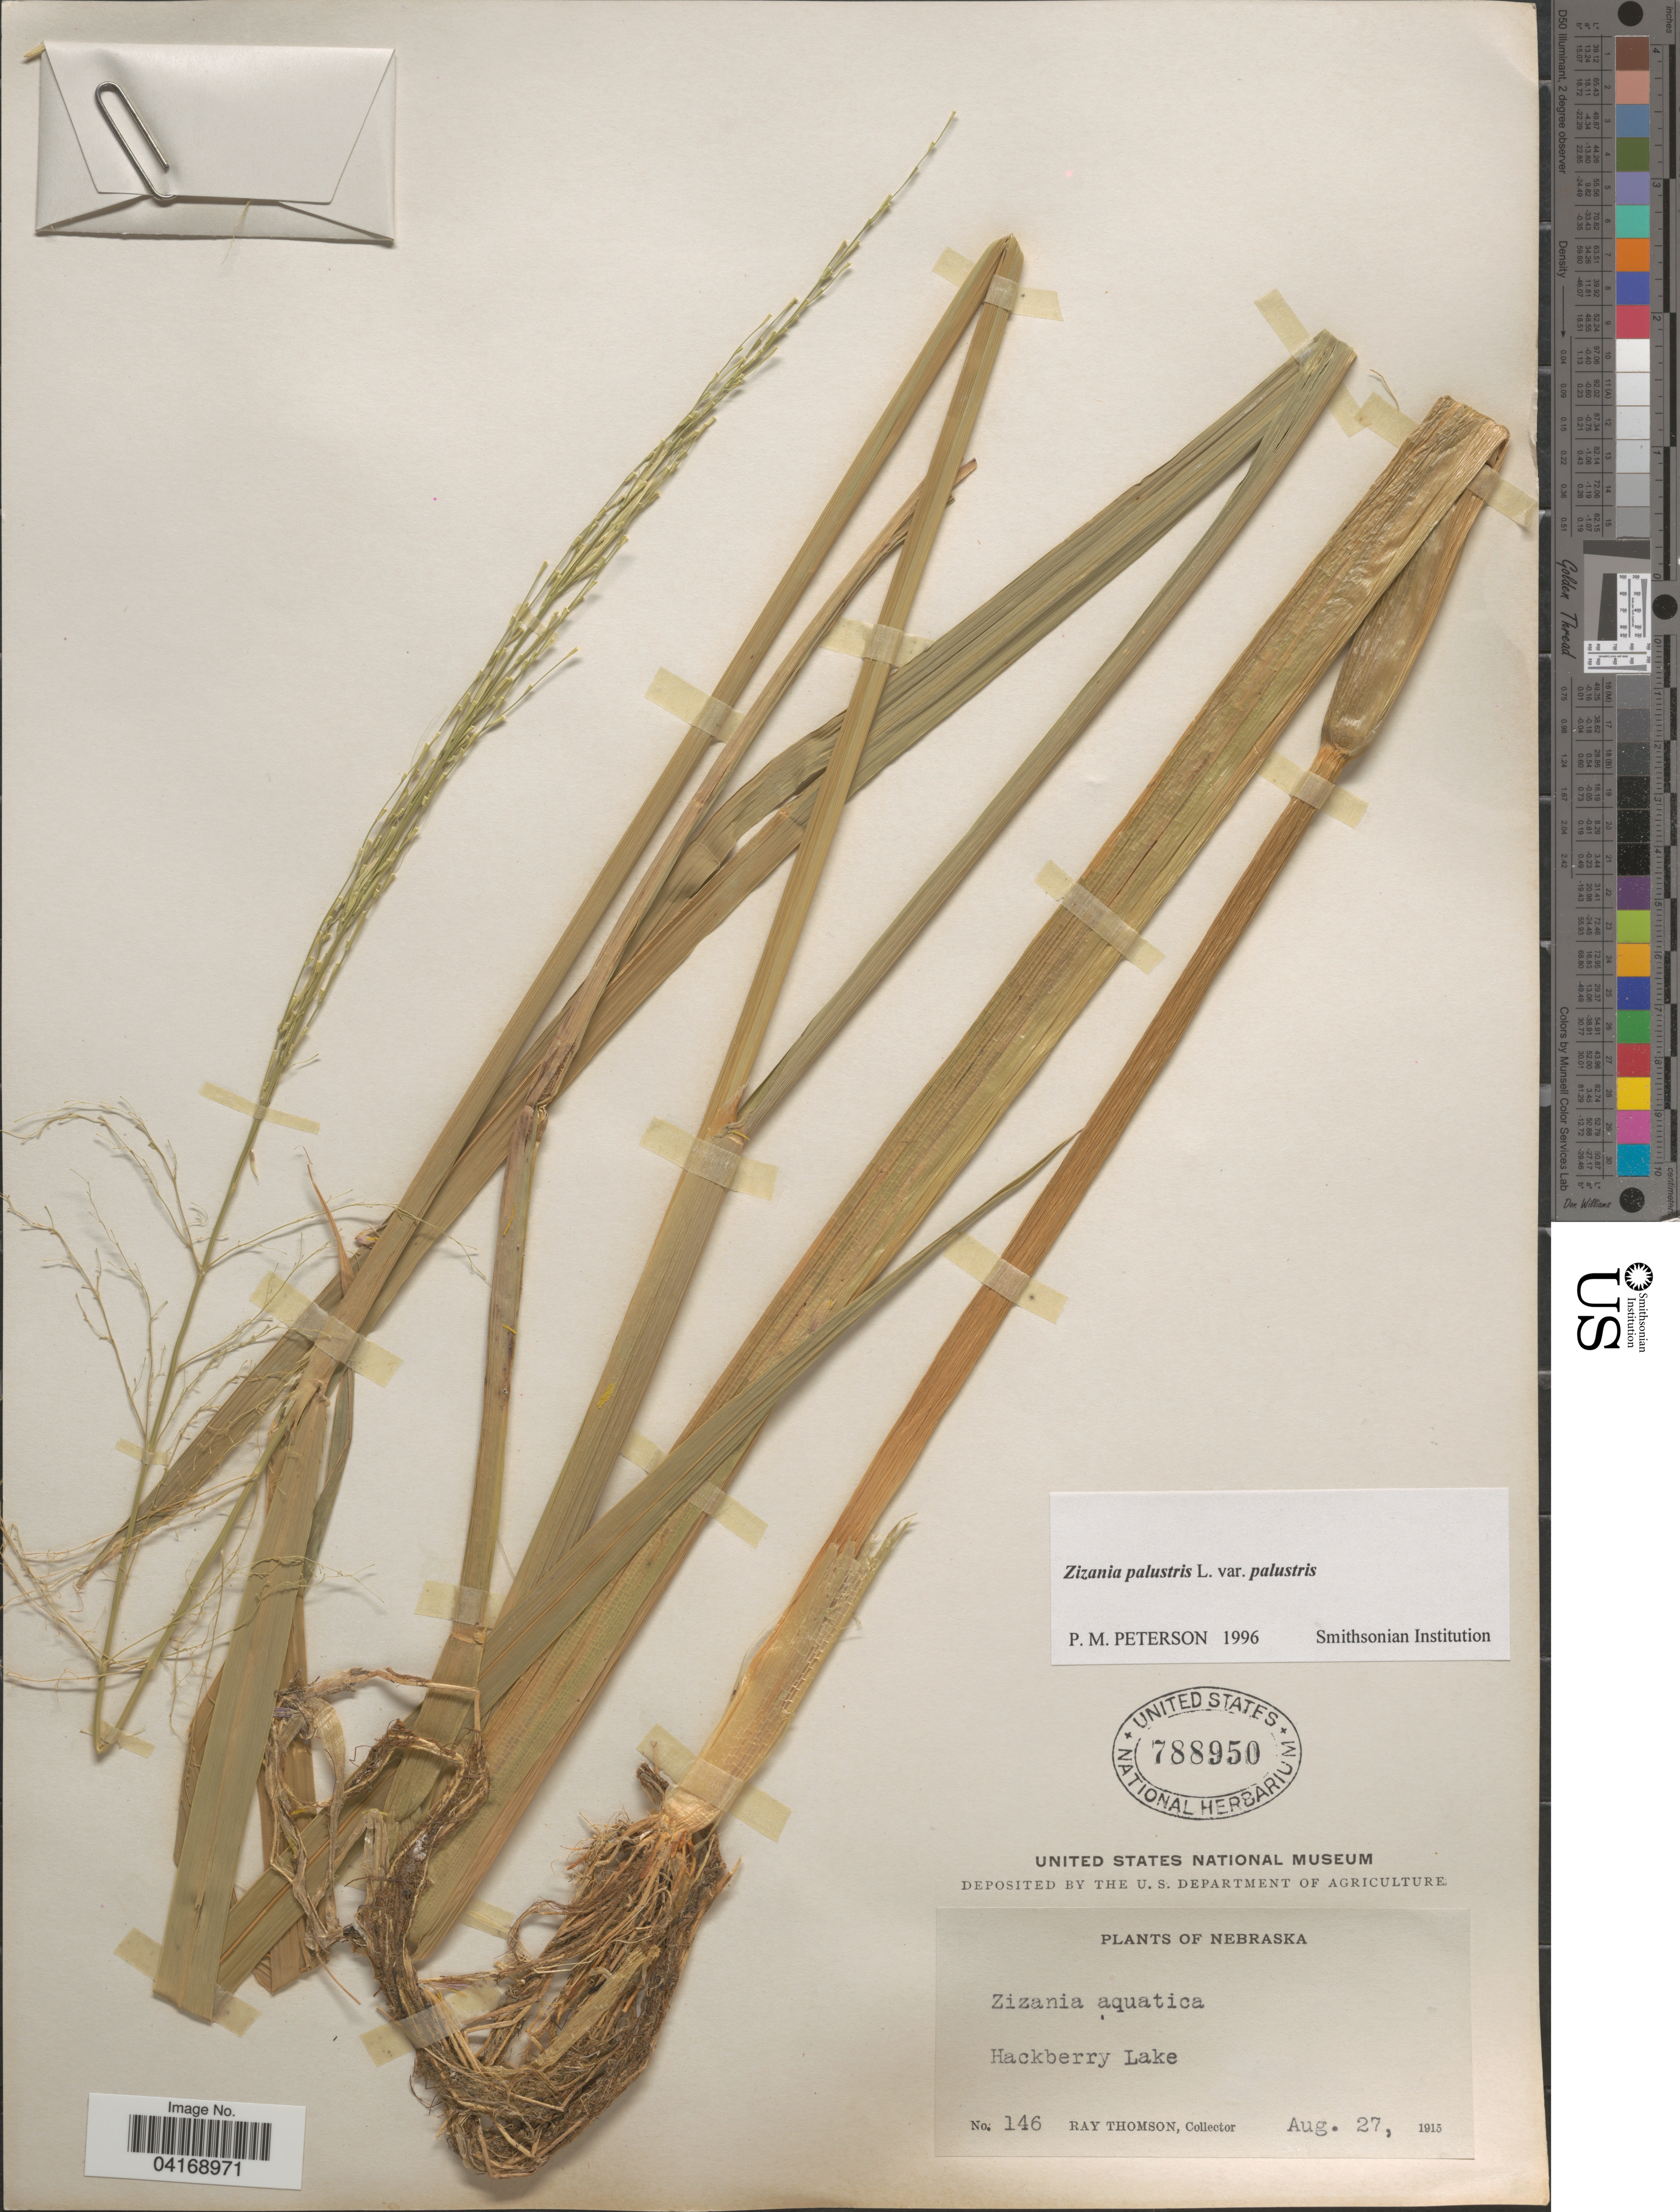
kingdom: Plantae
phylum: Tracheophyta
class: Liliopsida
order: Poales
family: Poaceae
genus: Zizania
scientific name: Zizania palustris var. palustris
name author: L.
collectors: R. Thomson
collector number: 146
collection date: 1915-08-27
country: United States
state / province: Nebraska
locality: Hackberry Lake.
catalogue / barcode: US 788950